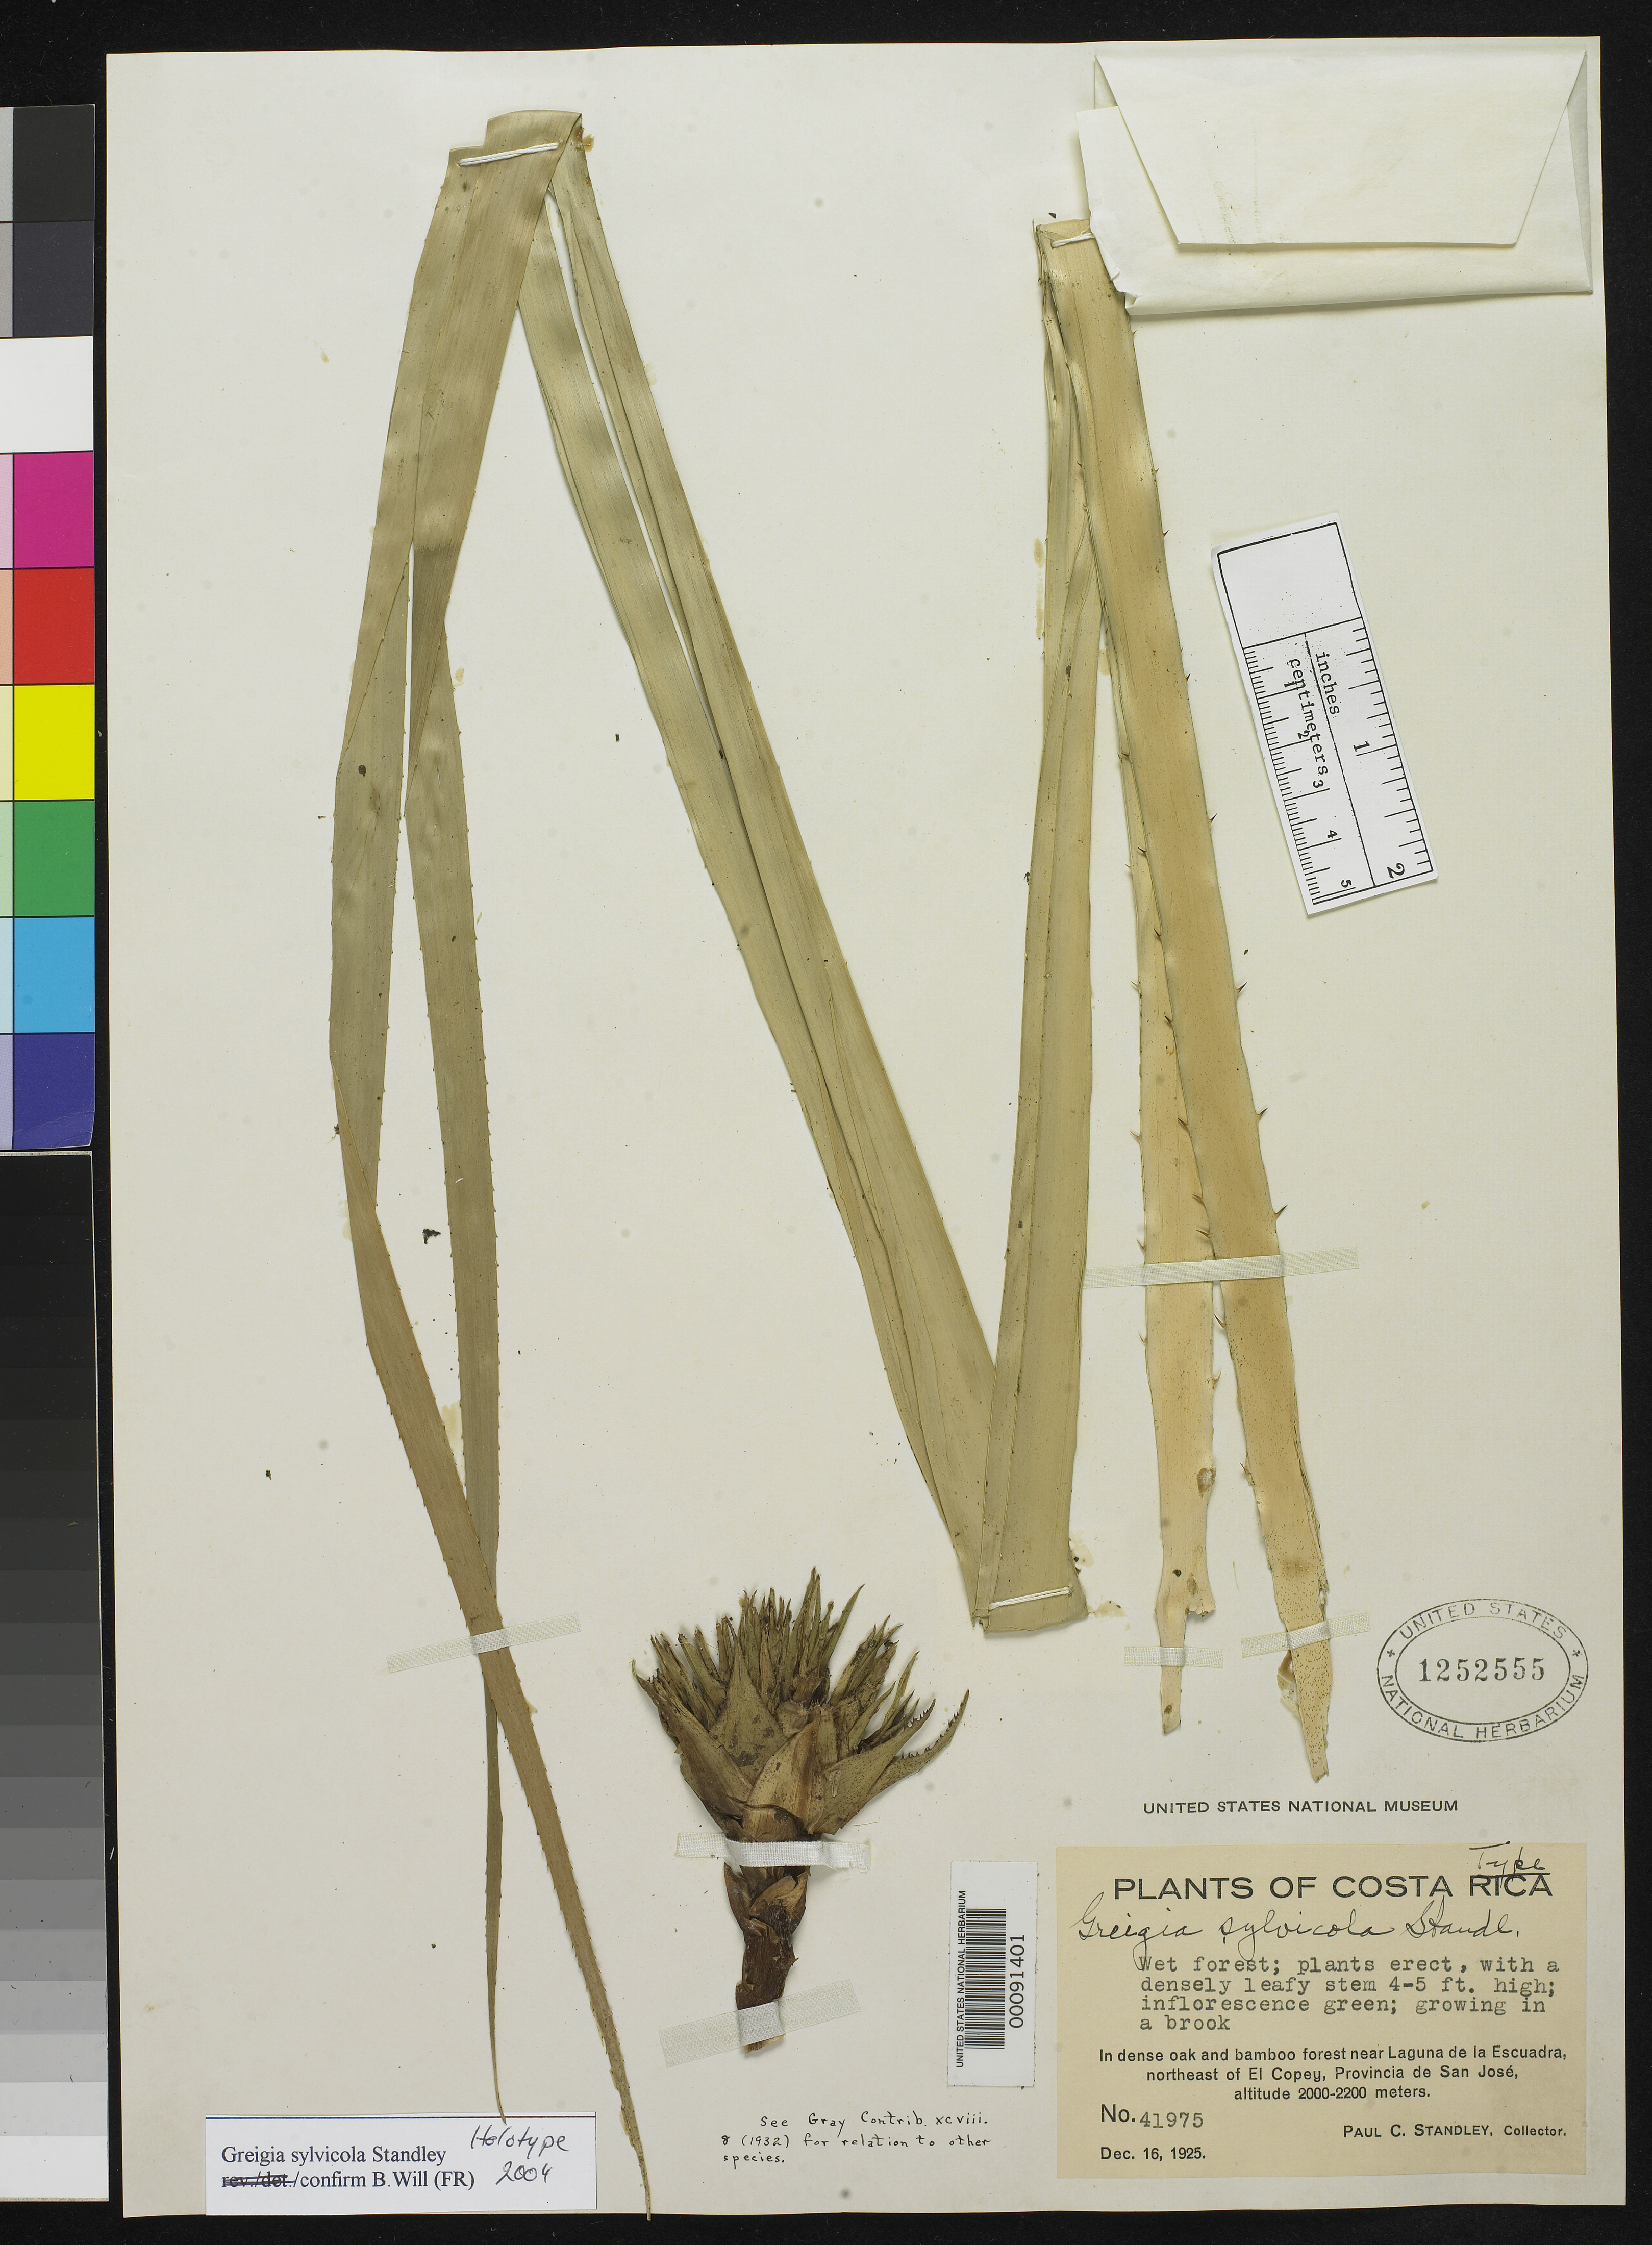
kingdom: Plantae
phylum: Tracheophyta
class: Liliopsida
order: Poales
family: Bromeliaceae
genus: Greigia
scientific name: Greigia sylvicola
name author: Standl.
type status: Holotype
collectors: P. C. Standley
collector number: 41975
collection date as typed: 16 Dec 1925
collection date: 1925-12-16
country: Costa Rica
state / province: San José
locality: Near Laguna de La Escuadra, NE of Elcopey.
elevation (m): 2200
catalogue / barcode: US 1252555